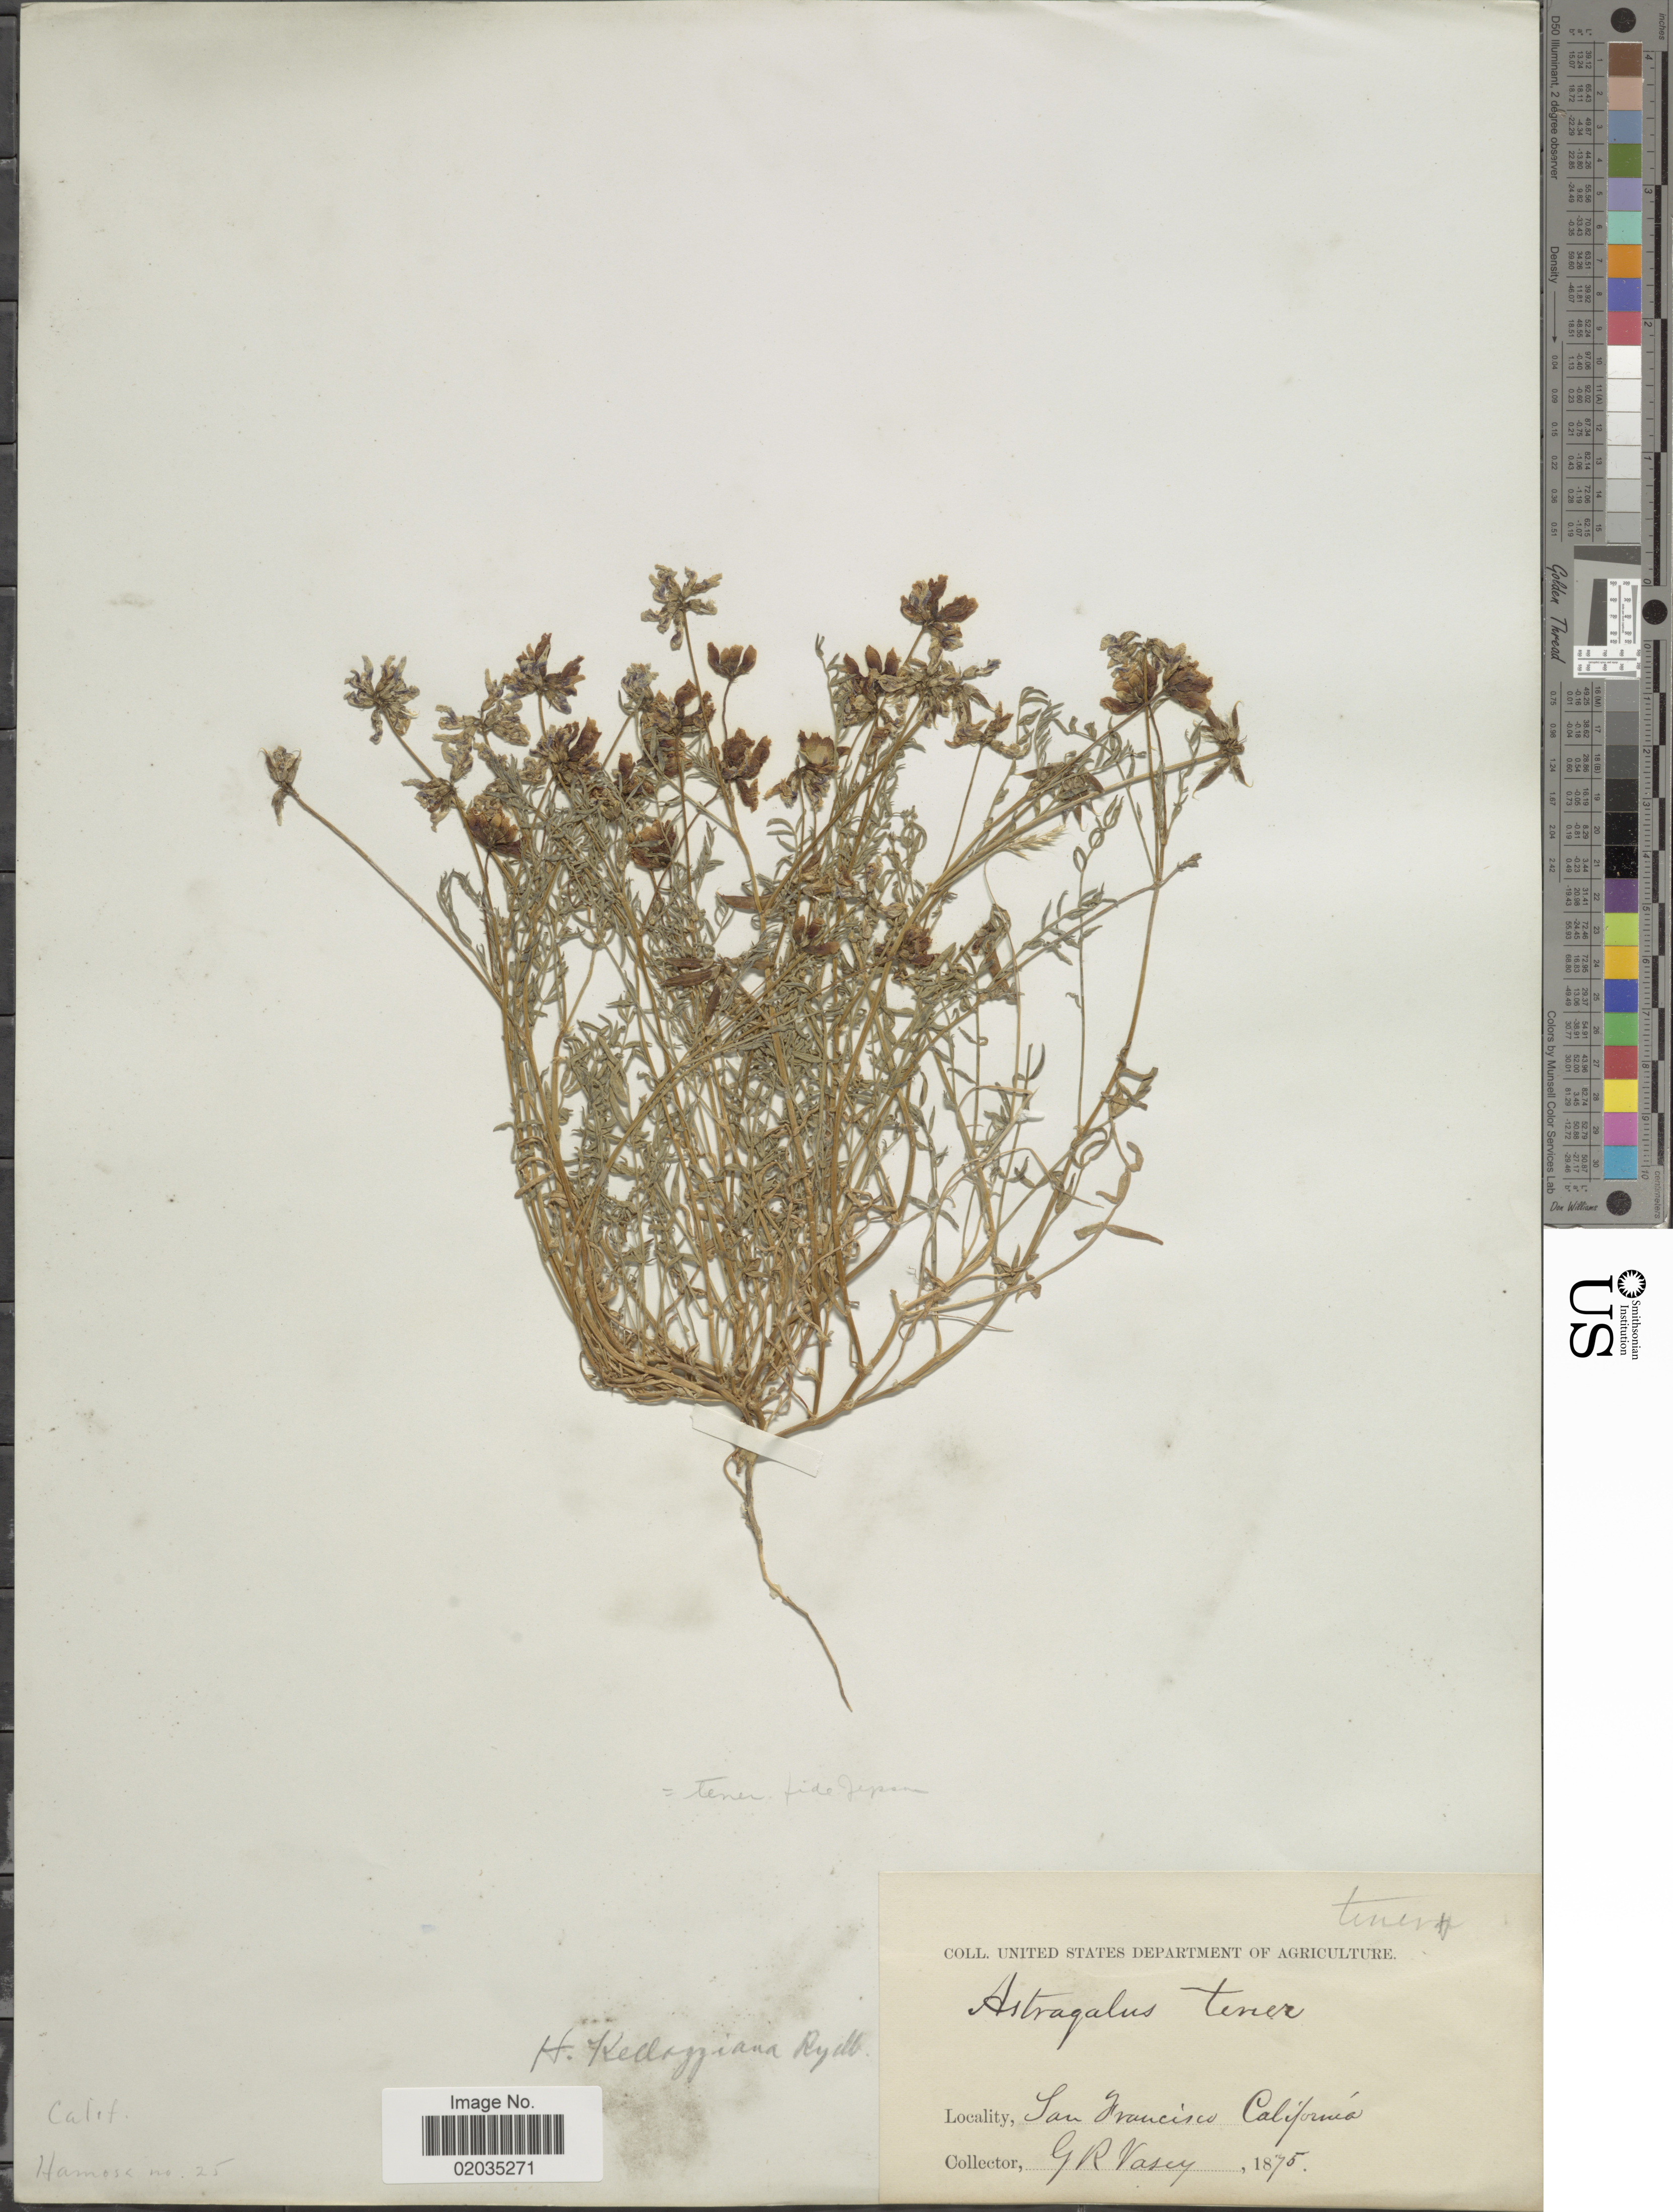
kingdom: Plantae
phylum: Tracheophyta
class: Magnoliopsida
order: Fabales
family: Fabaceae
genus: Astragalus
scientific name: Astragalus tener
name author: A. Gray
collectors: G. R. Vasey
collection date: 1875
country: United States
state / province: California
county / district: San Francisco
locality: San Francisco